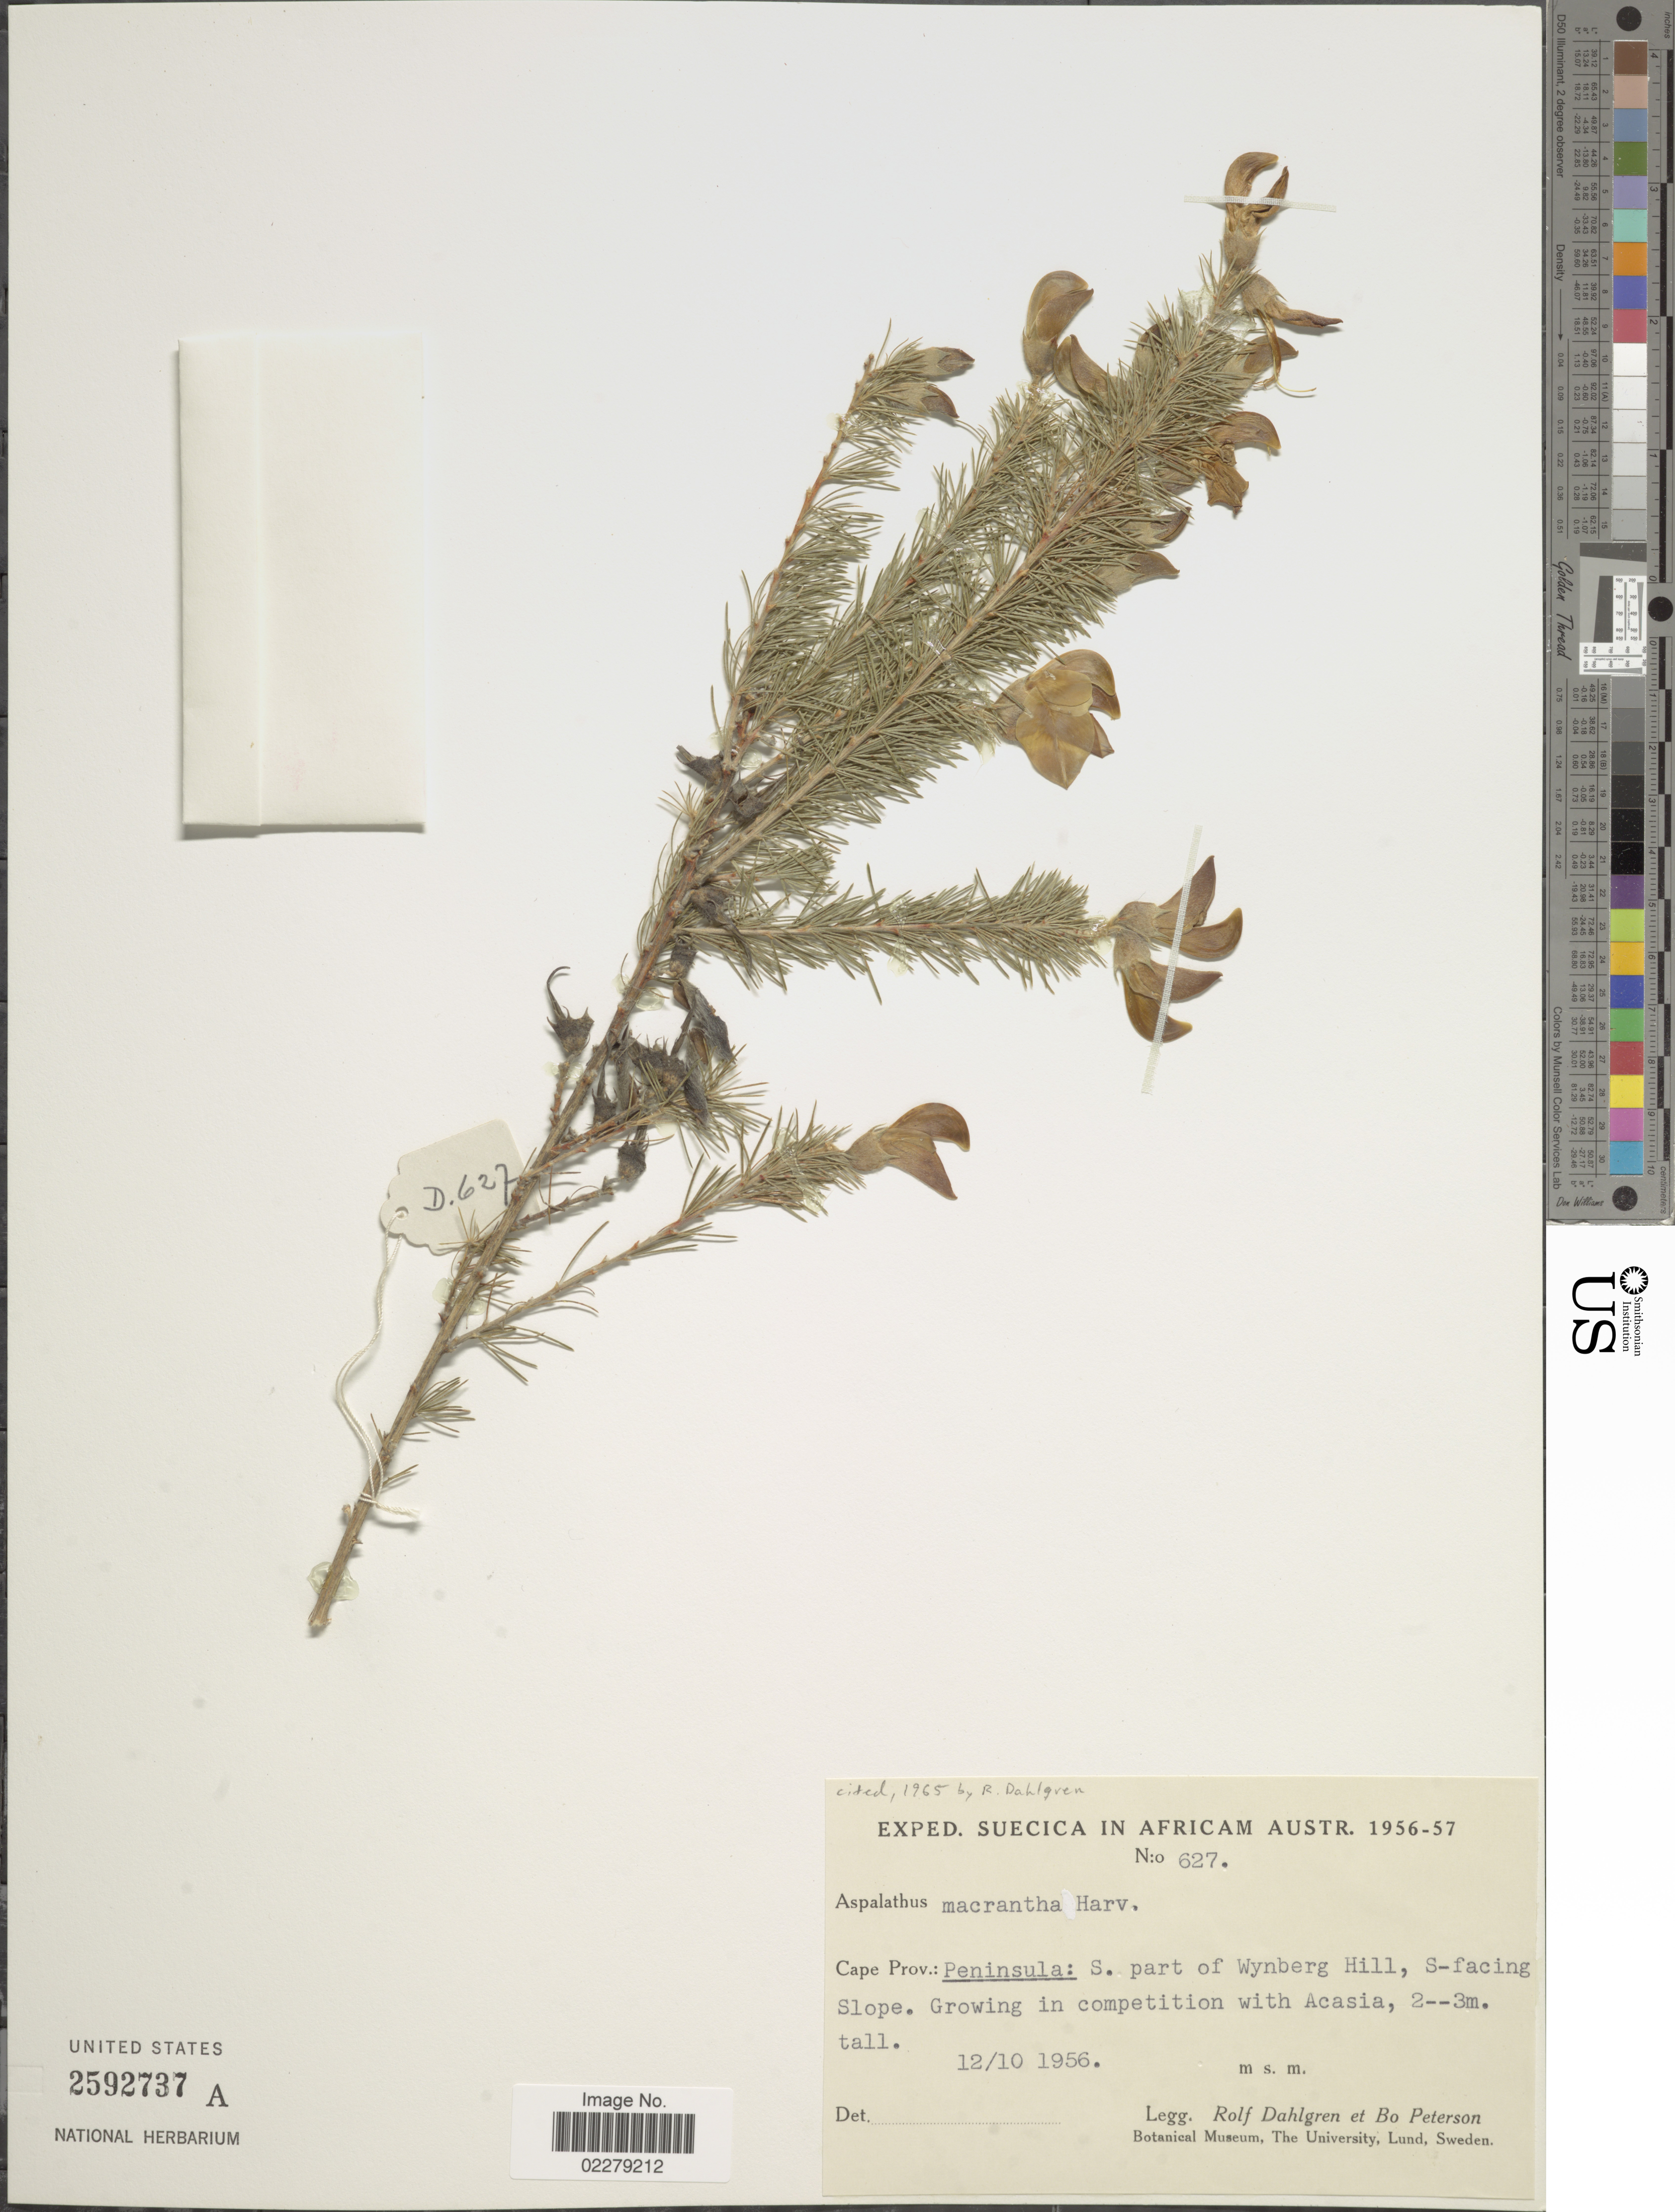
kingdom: Plantae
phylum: Tracheophyta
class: Magnoliopsida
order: Fabales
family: Fabaceae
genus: Aspalathus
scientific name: Aspalathus macrantha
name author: Harv.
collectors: R. Dahlgren & B. H. Peterson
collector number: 627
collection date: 1956-10-12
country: South Africa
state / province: Western Cape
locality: Peninsula: S. part of Wynberg Hill, S-facing Slope.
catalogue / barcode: US 2592737A